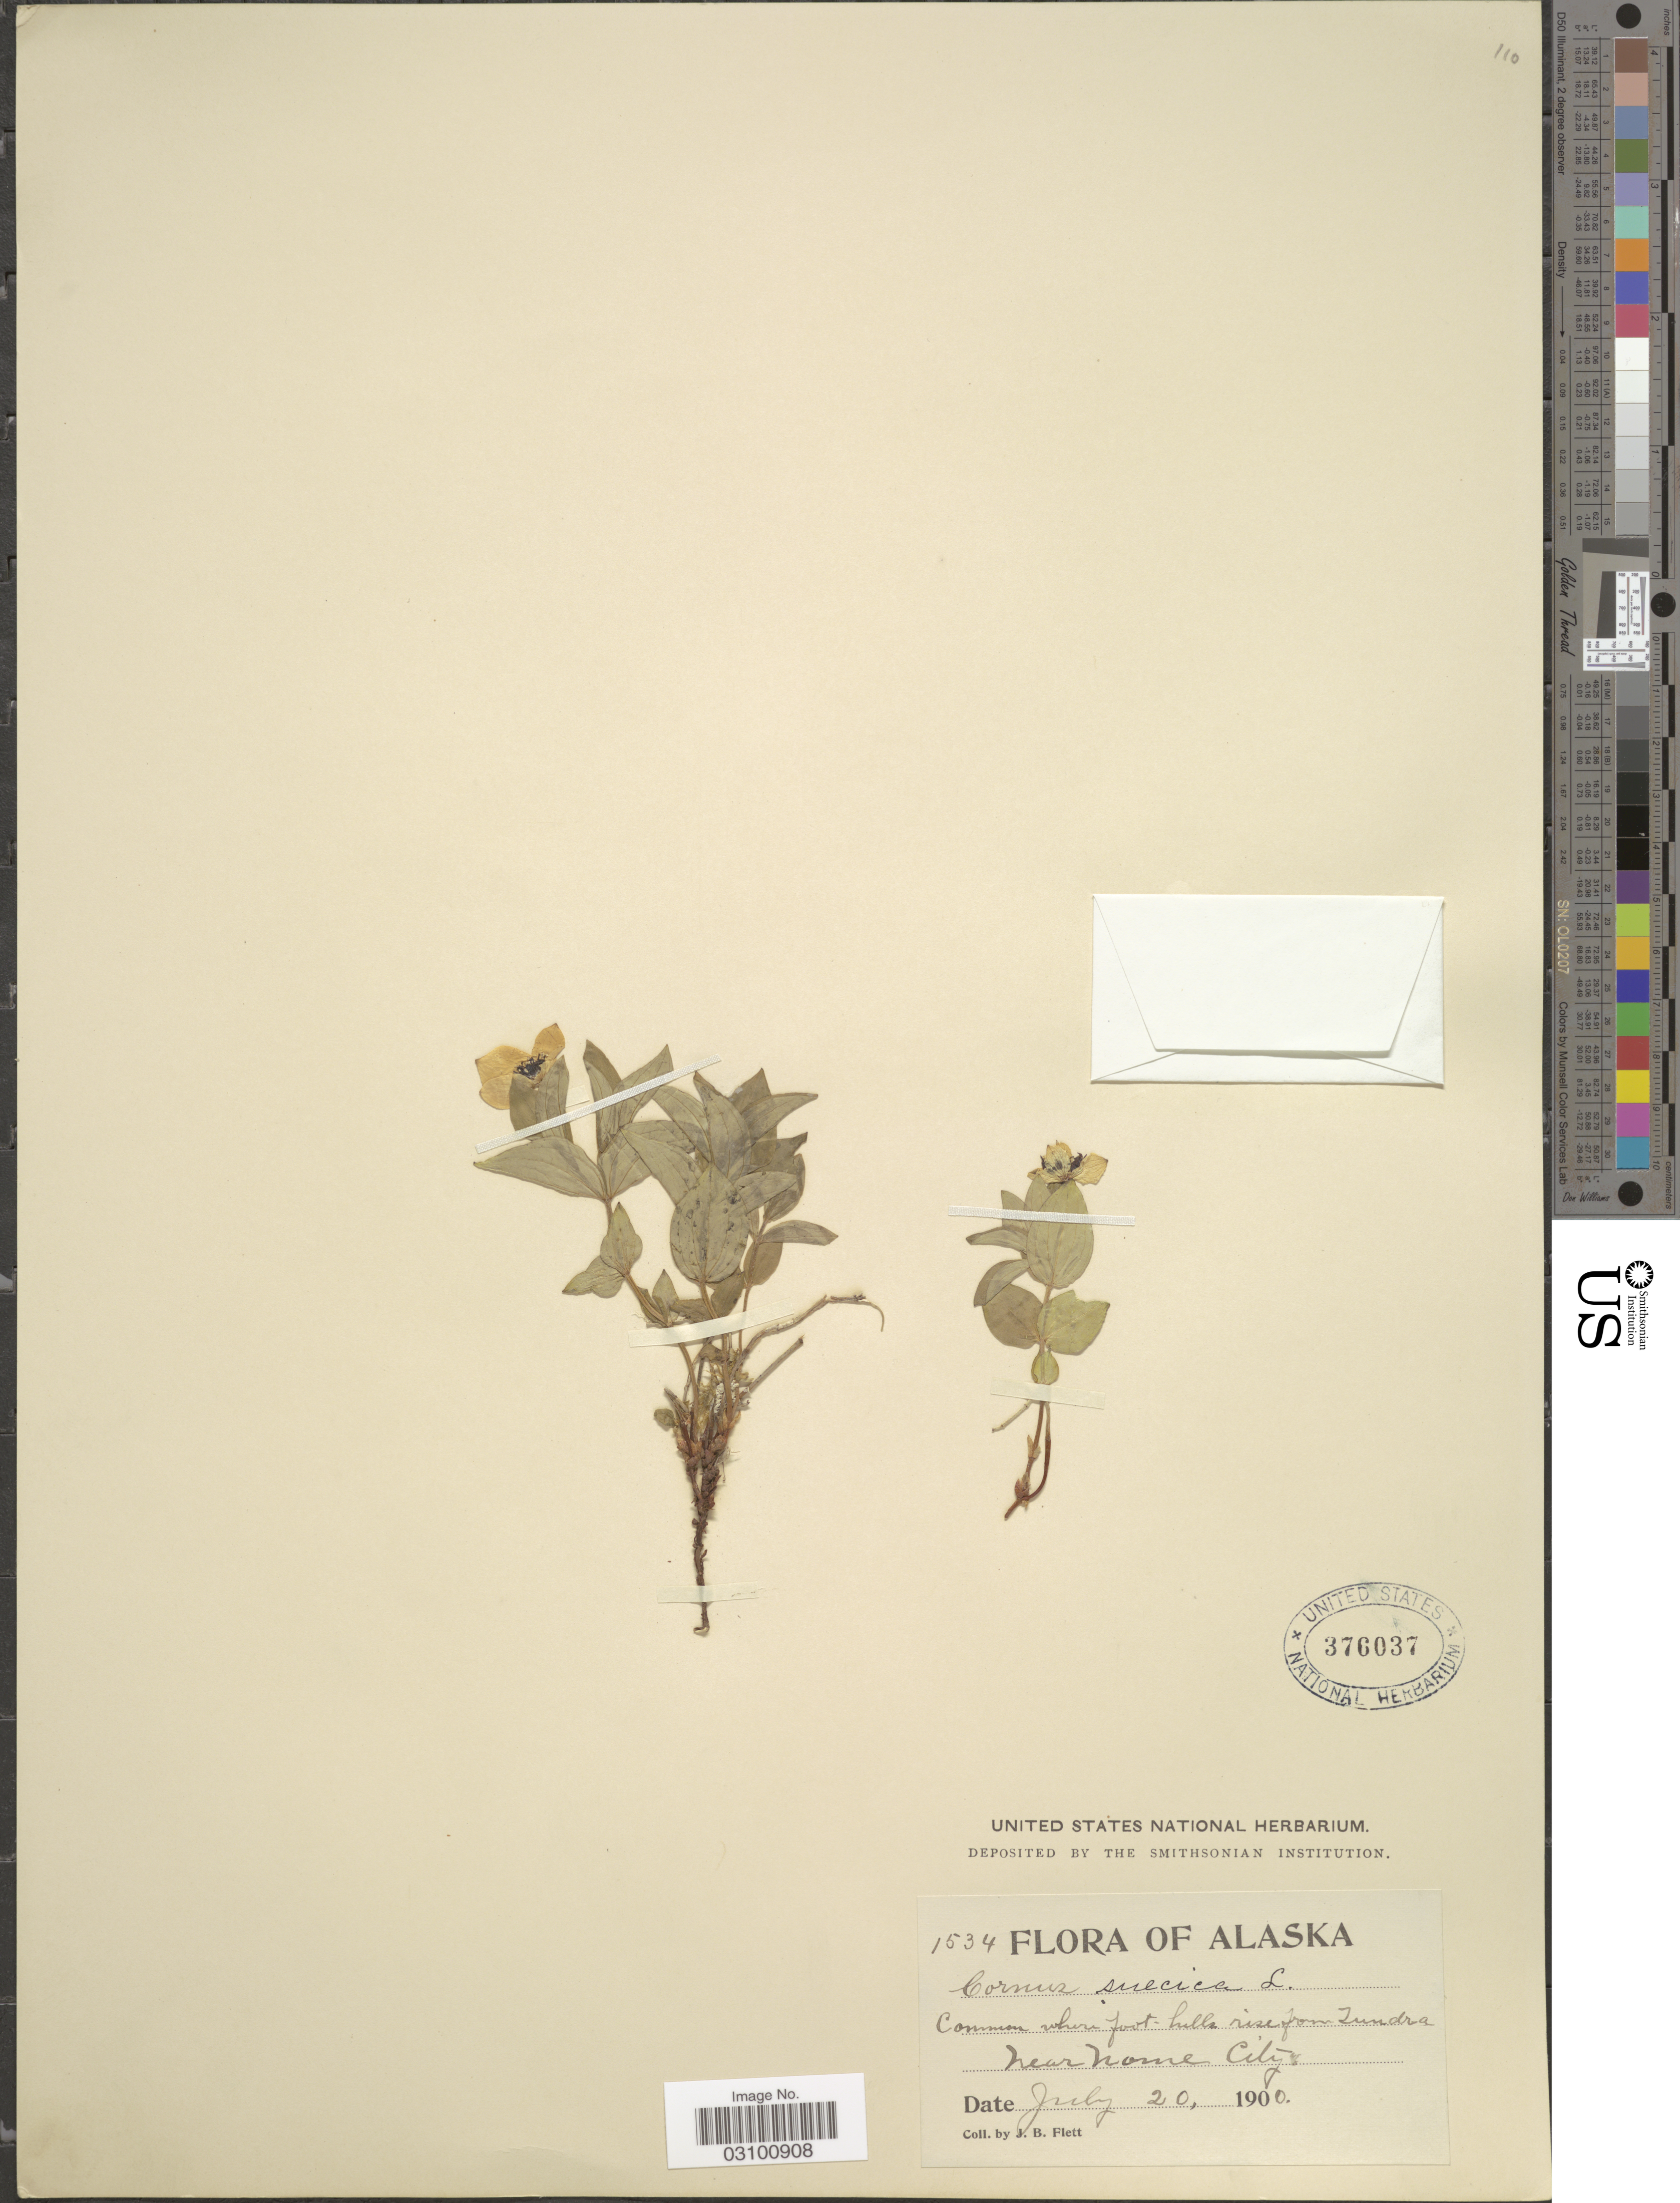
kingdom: Plantae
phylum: Tracheophyta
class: Magnoliopsida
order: Cornales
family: Cornaceae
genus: Cornus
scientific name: Cornus suecica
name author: L.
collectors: J. Flett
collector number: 1534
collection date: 1900-07-20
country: United States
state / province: Alaska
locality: Common where foot-hills rise from tundra near Nome City.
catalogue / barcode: US 376037